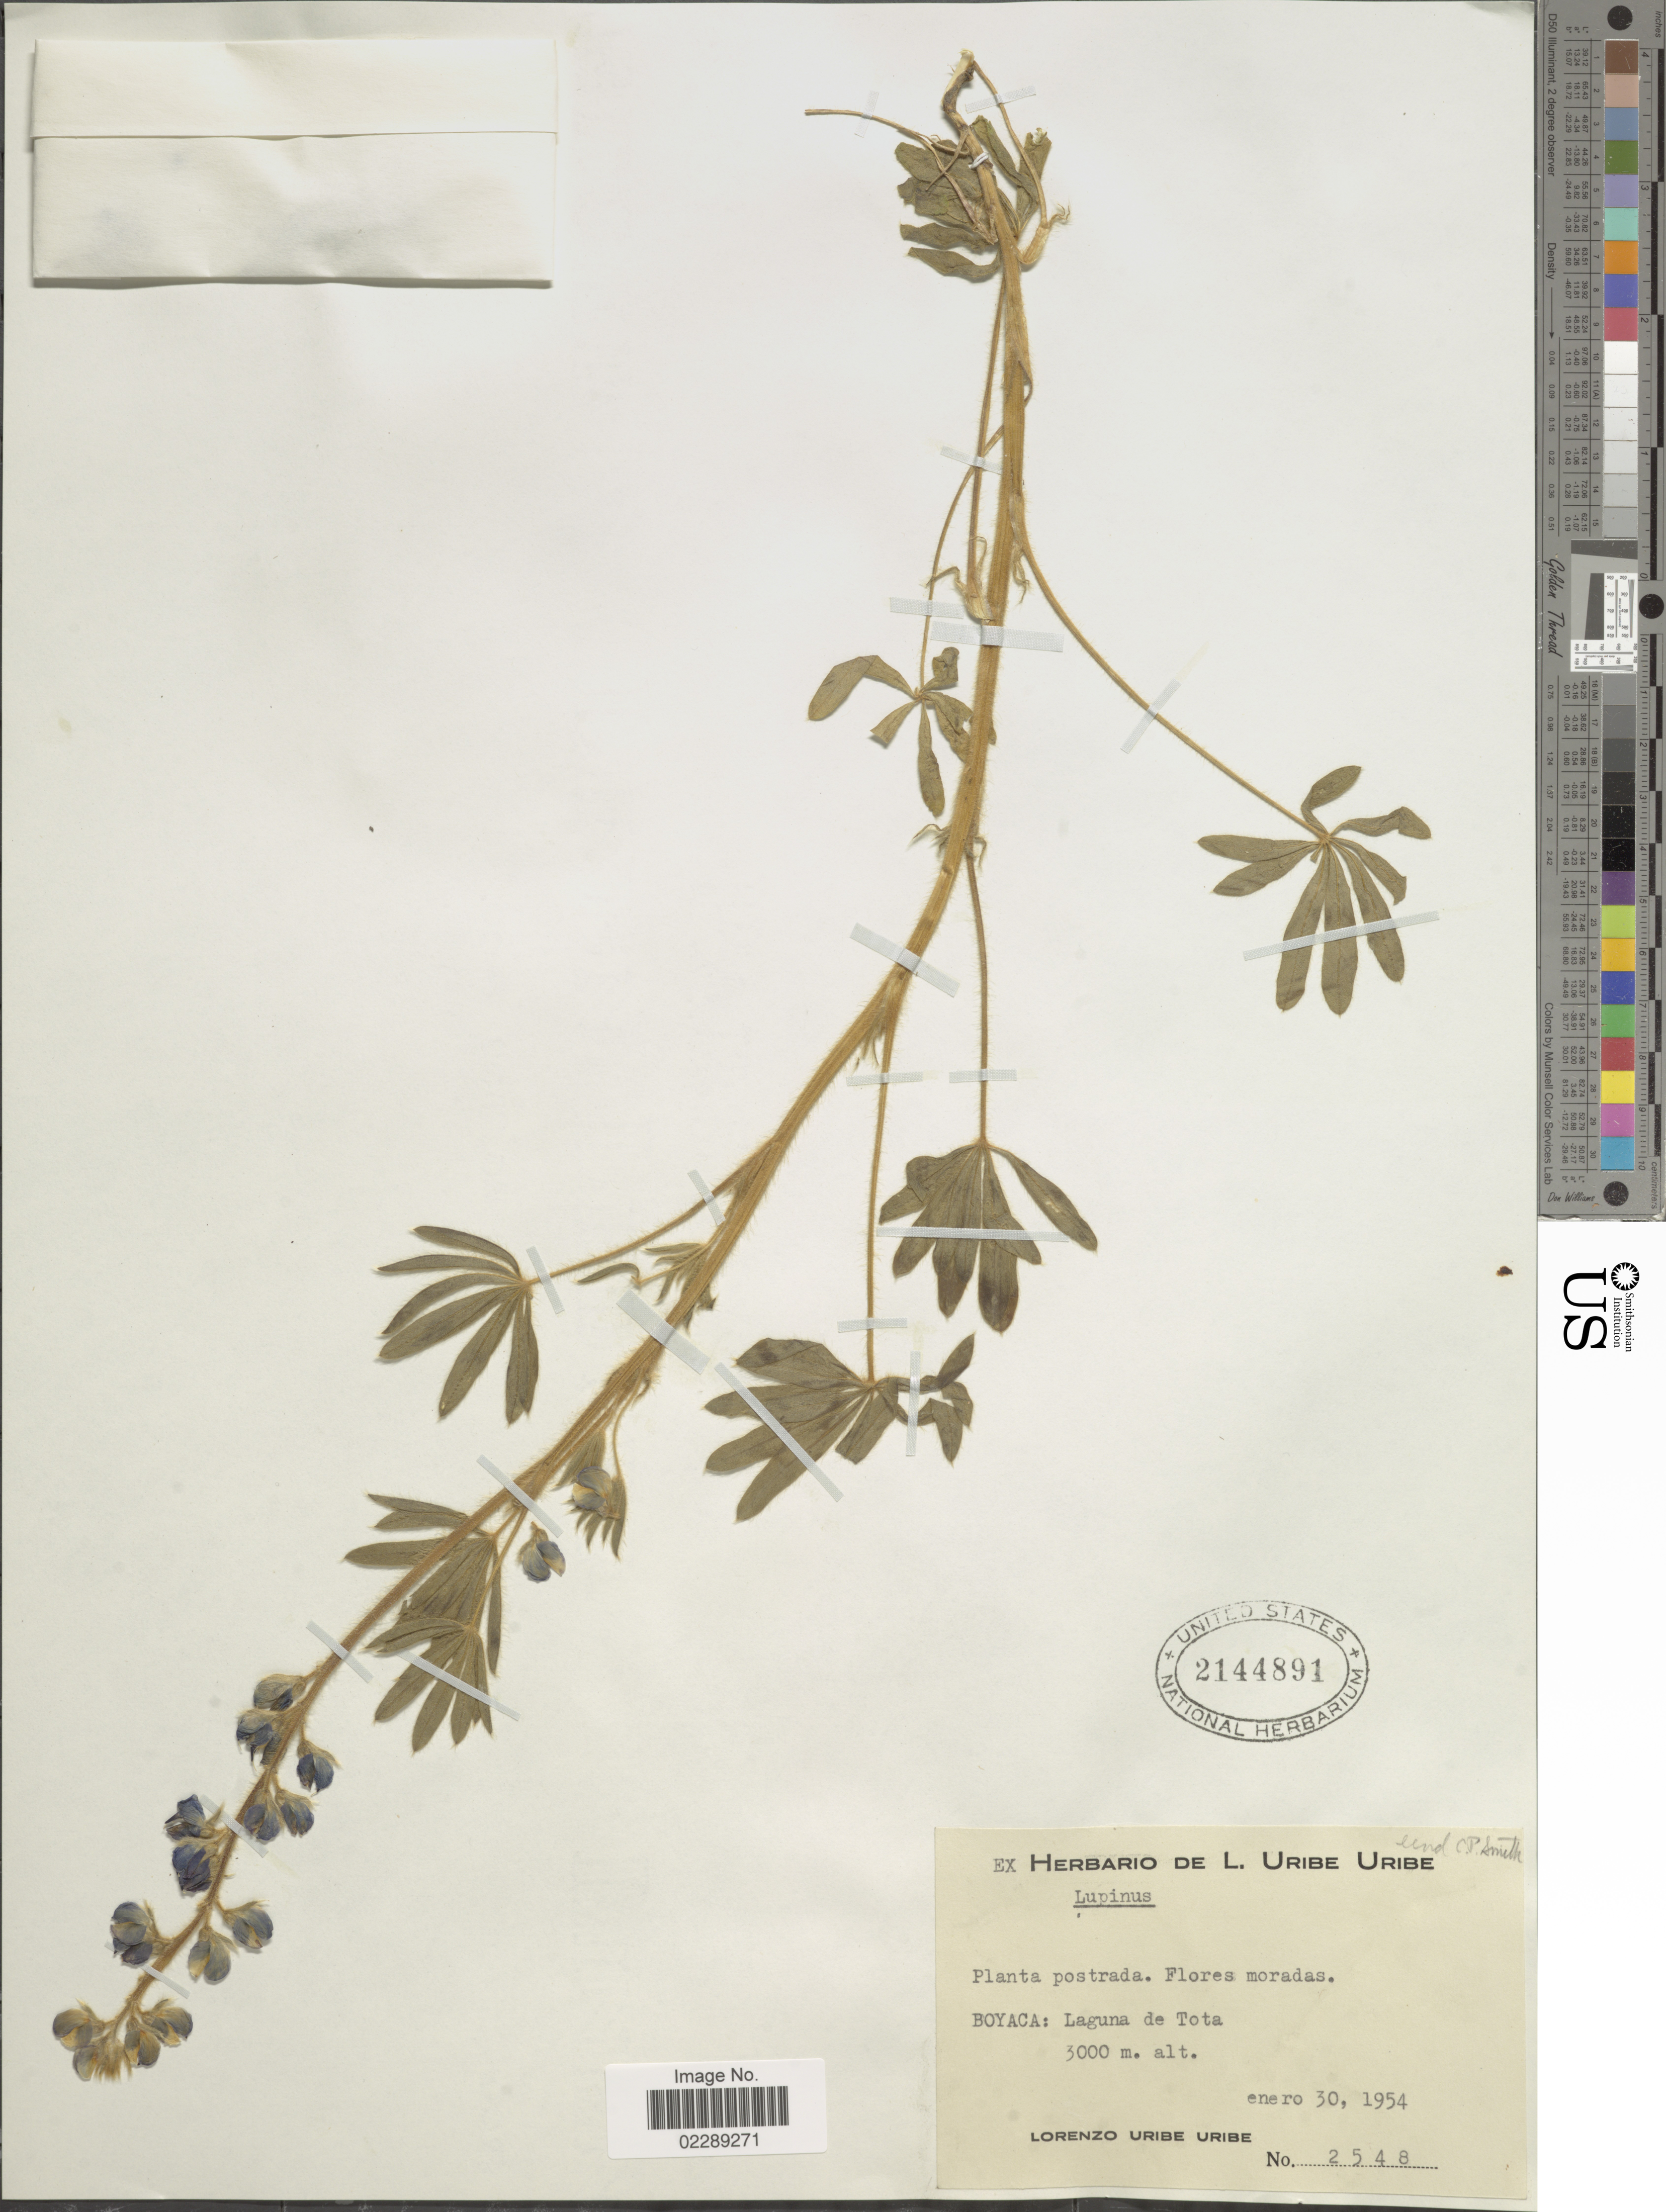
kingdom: Plantae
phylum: Tracheophyta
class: Magnoliopsida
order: Fabales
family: Fabaceae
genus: Lupinus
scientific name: Lupinus sp.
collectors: L. Uribe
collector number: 2548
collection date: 1954-01-30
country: Colombia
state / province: Boyacá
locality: Boyaca: Laguna de Tota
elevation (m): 3000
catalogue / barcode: US 2144891